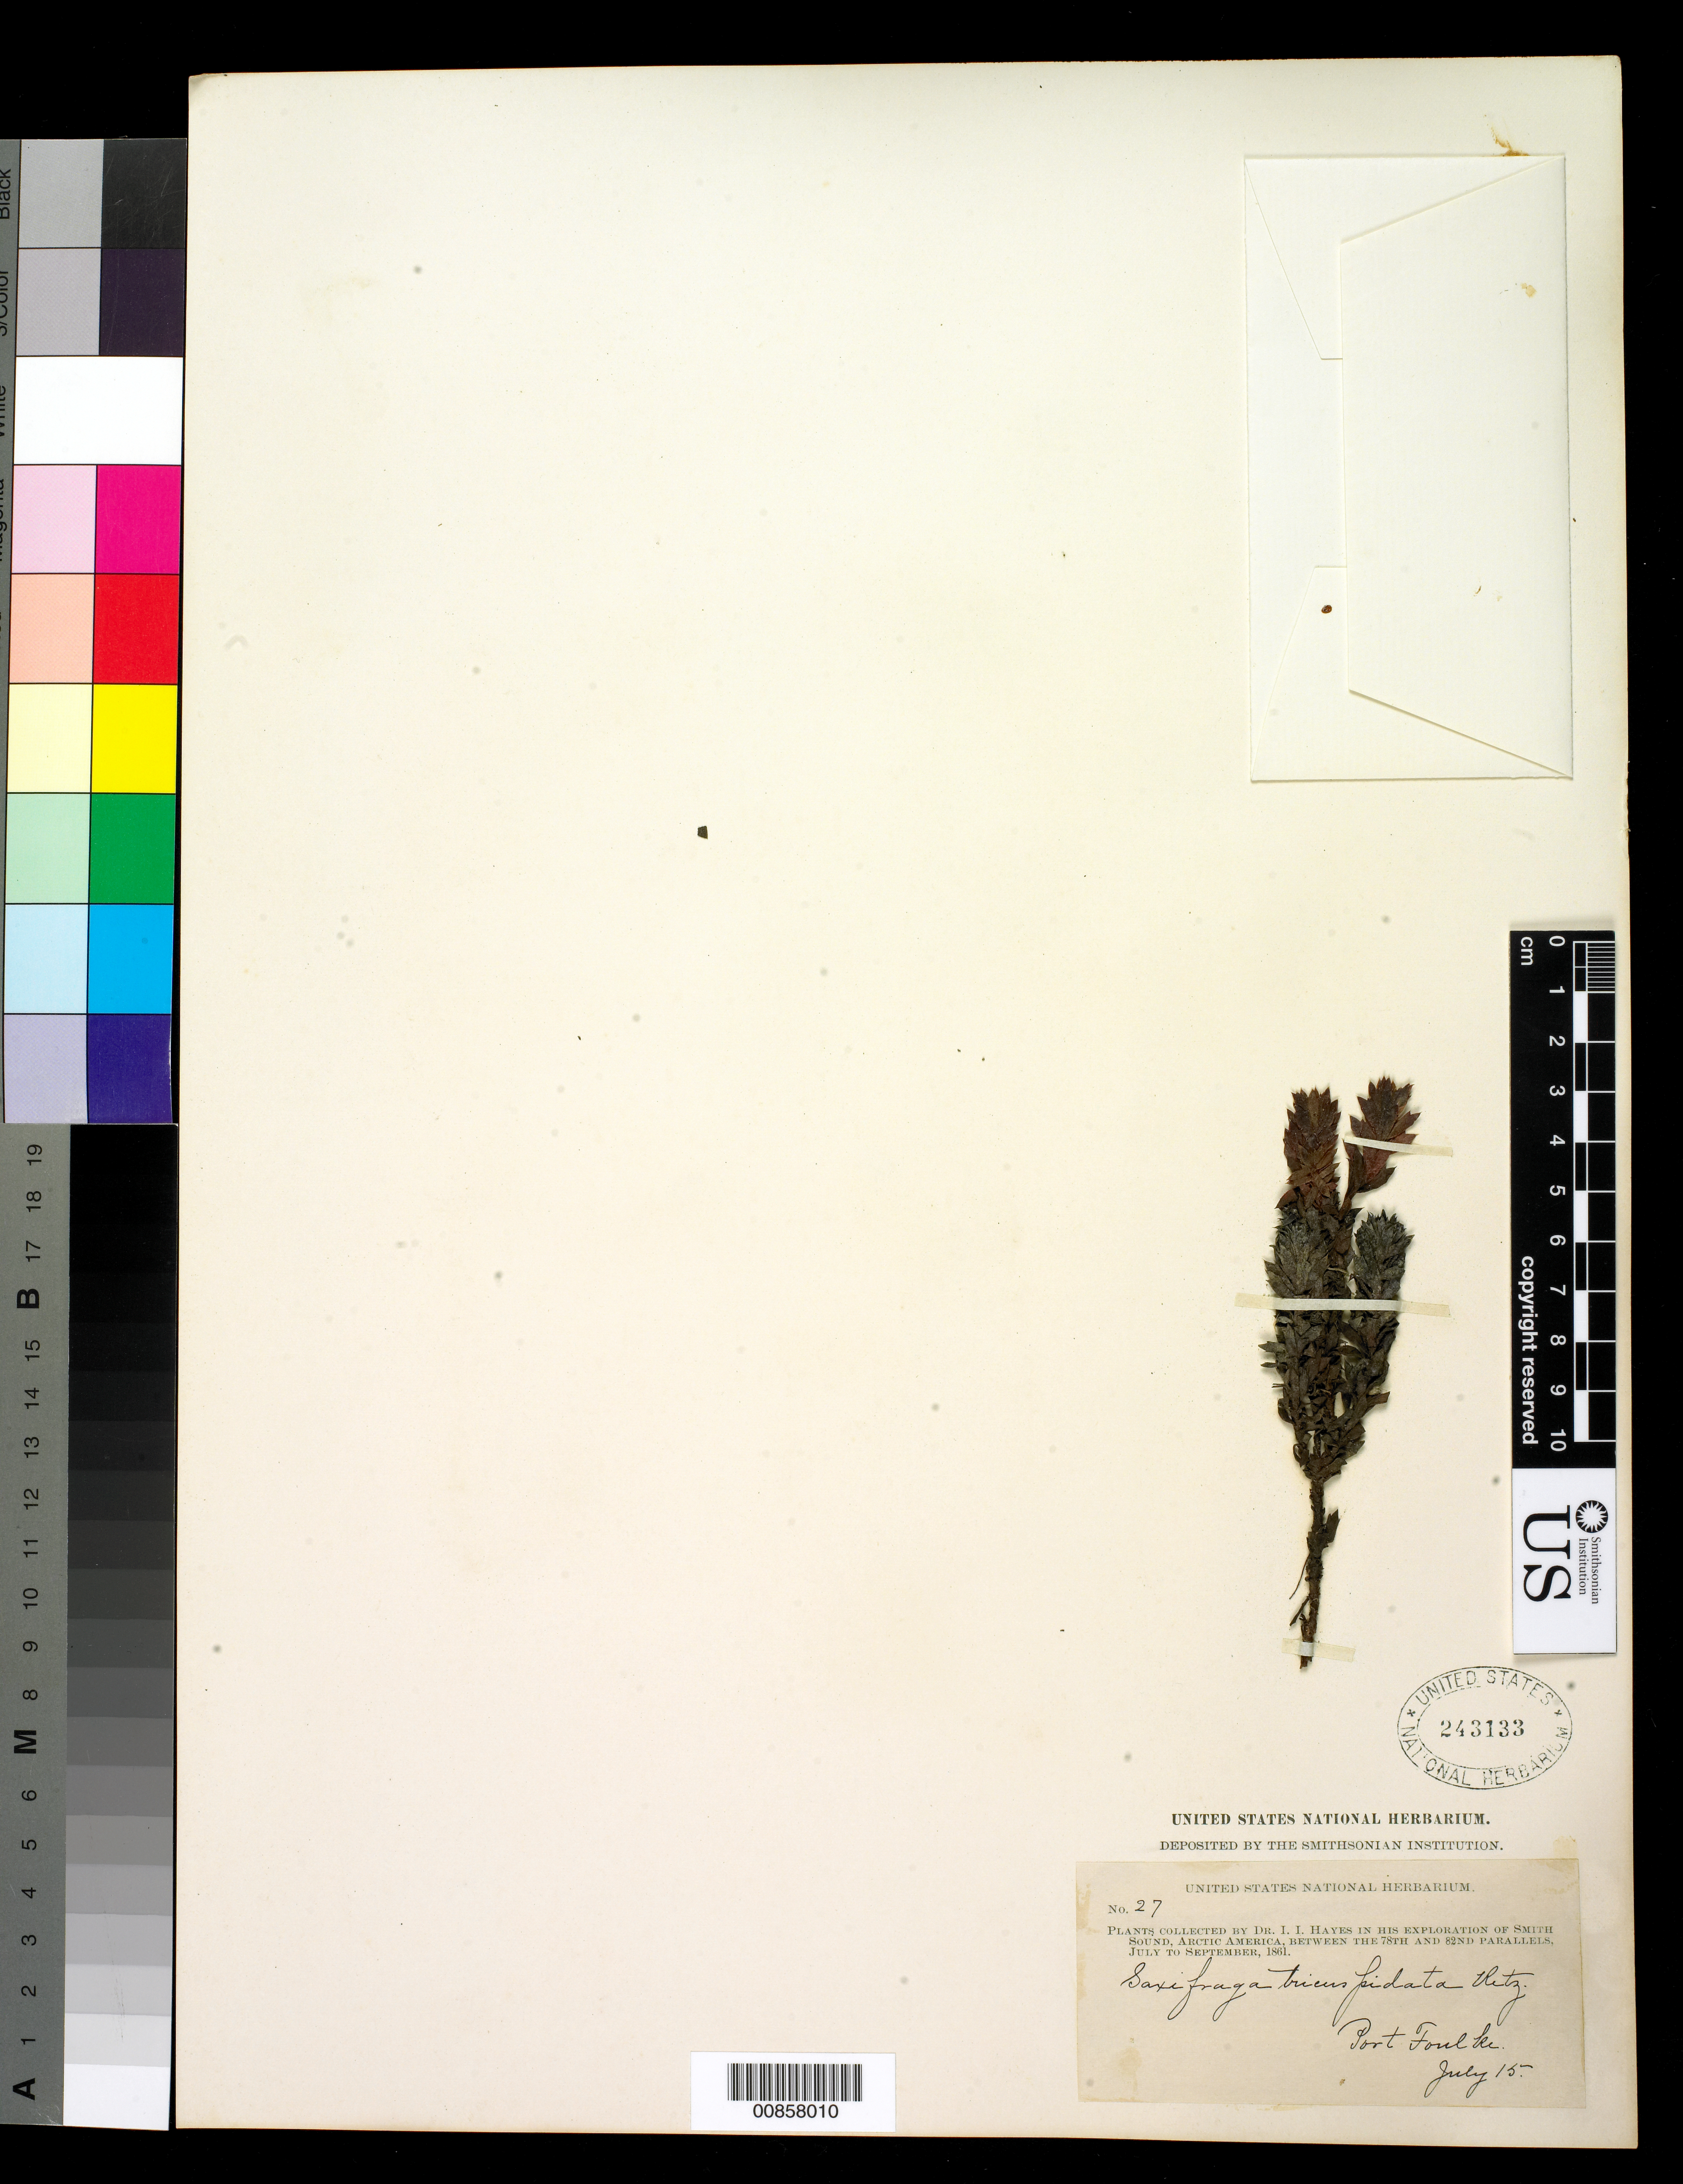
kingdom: Plantae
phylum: Tracheophyta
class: Magnoliopsida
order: Saxifragales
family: Saxifragaceae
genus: Saxifraga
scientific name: Saxifraga tricuspidata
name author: Rottb.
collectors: I. I. Hayes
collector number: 27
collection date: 1861-07-15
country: Greenland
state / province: Nordgronland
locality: Port Foulke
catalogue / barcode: US 243133